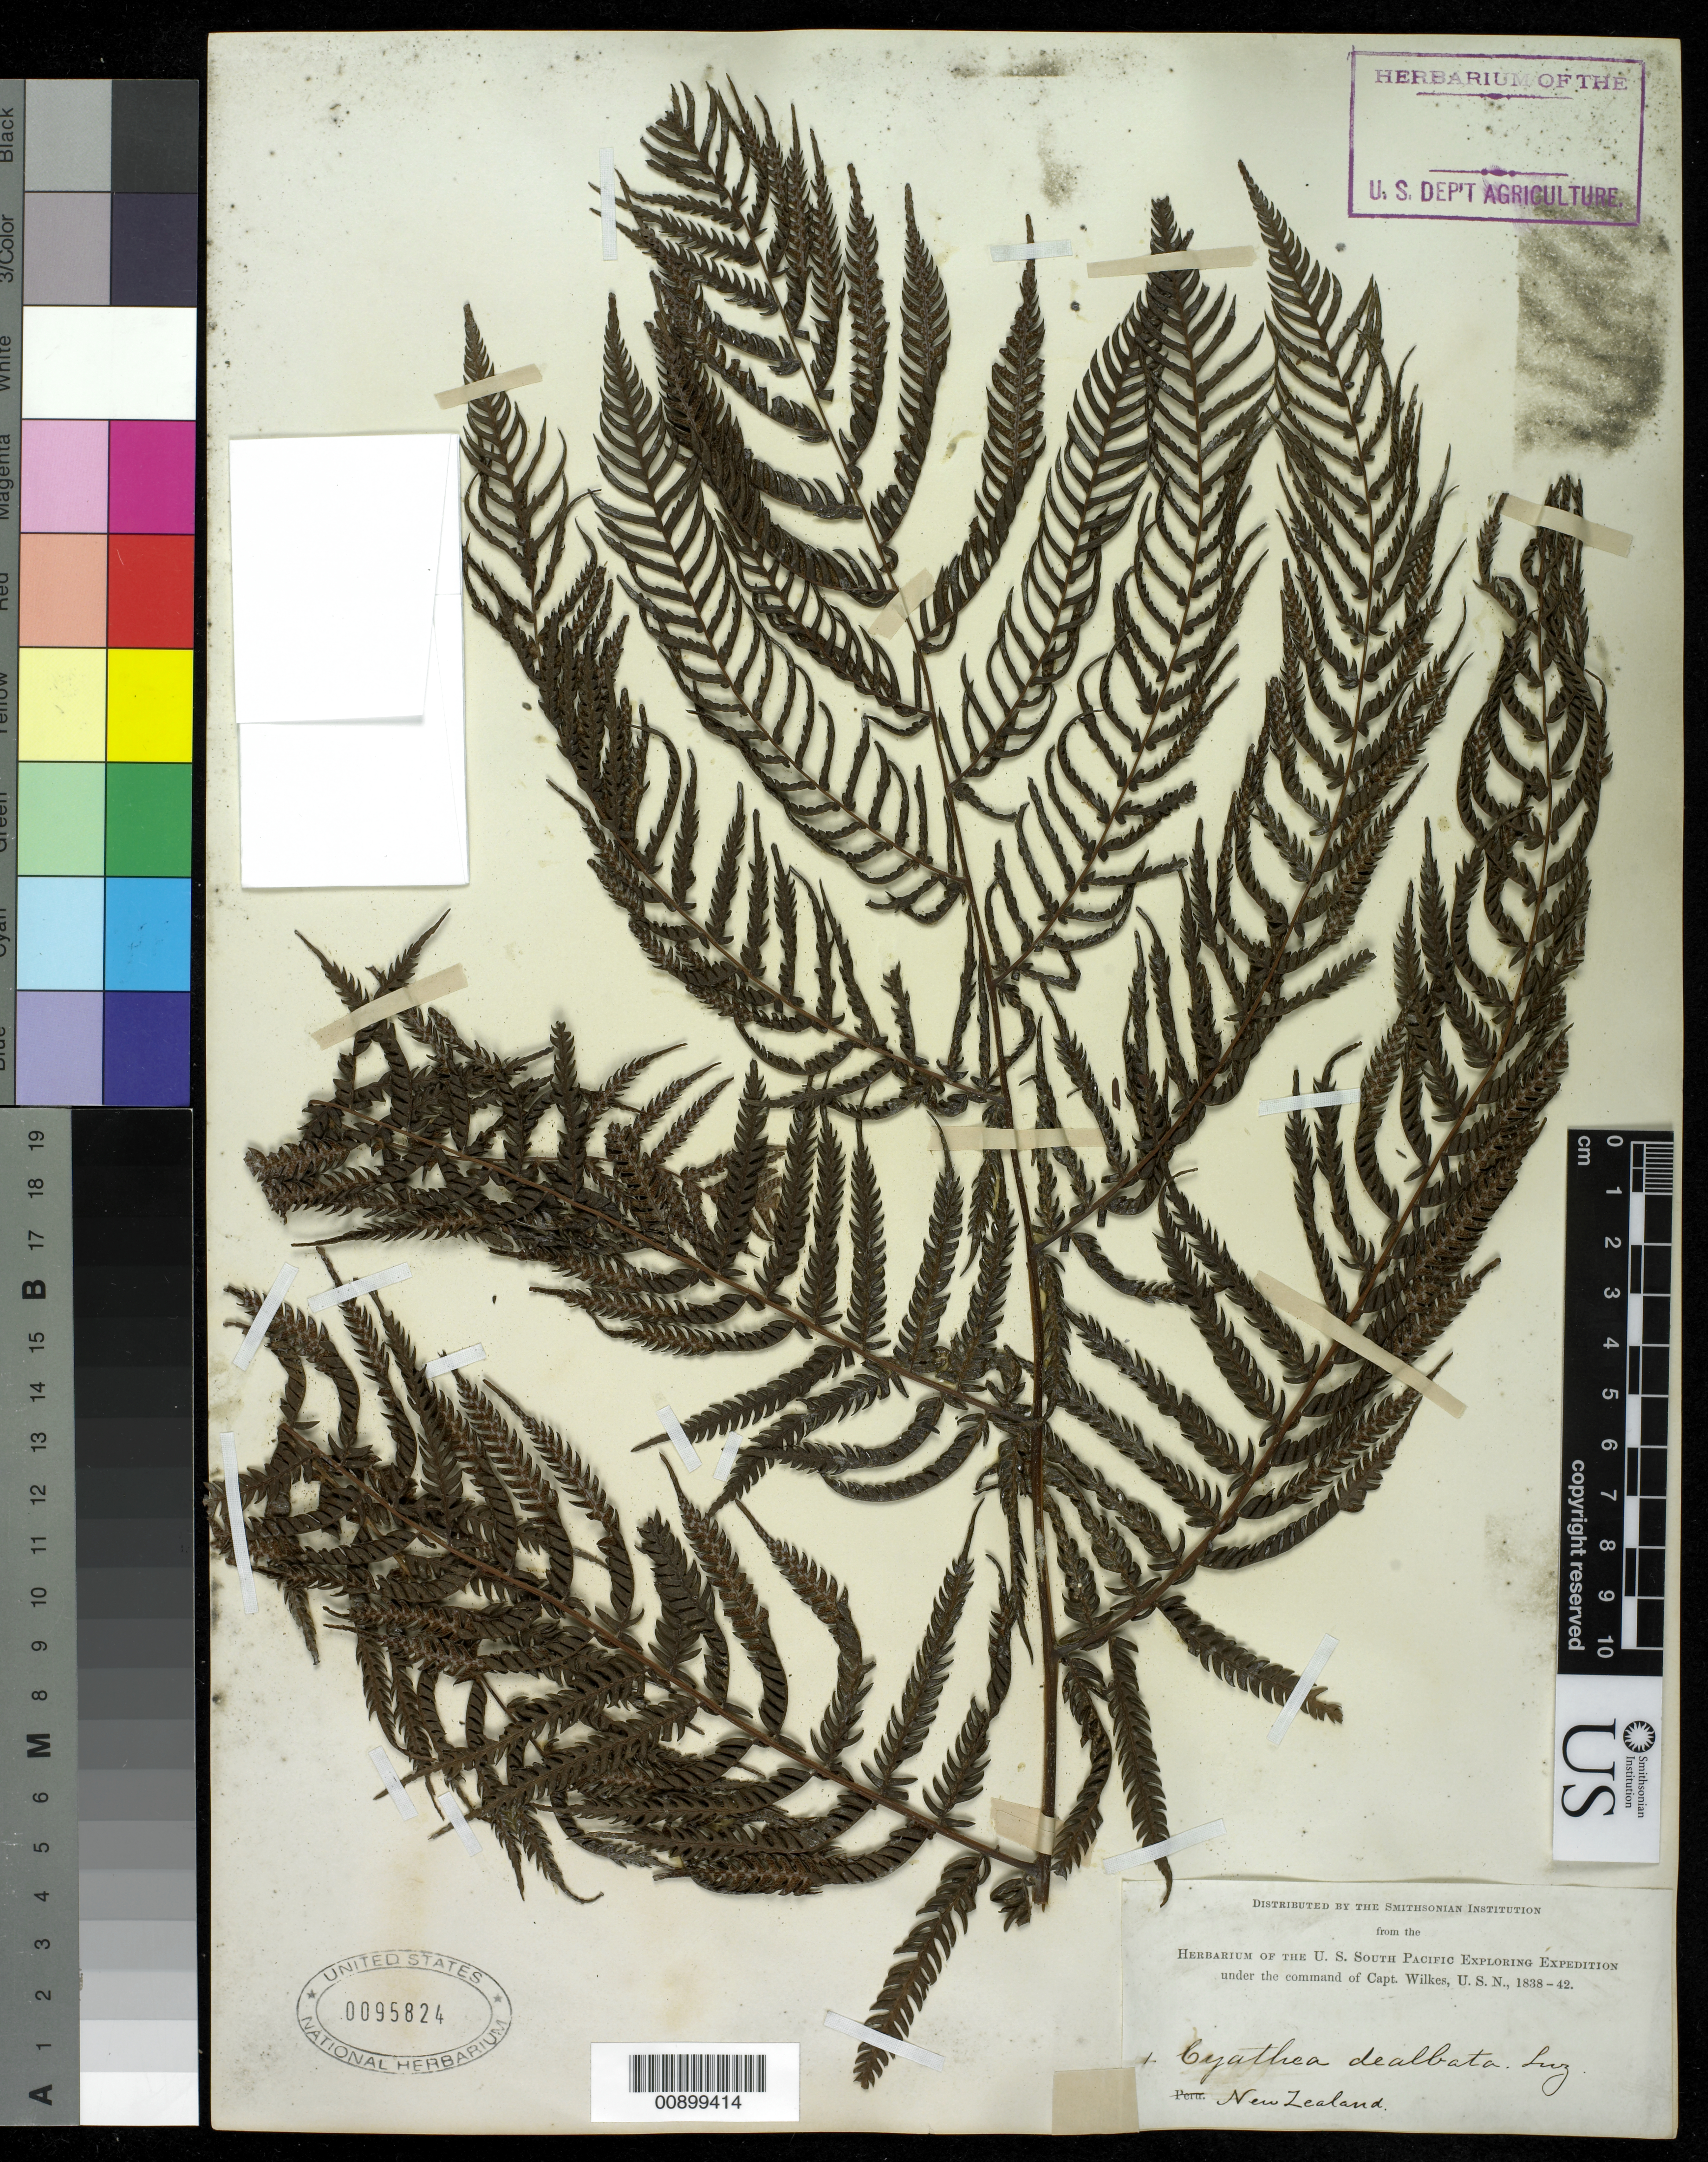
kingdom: Plantae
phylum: Tracheophyta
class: Polypodiopsida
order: Cyatheales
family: Cyatheaceae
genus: Alsophila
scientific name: Alsophila dealbata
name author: (G. Forst.)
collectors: Wilkes Explor. Exped.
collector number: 1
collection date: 1838/1842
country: New Zealand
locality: Bay of Islands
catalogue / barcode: US 95824